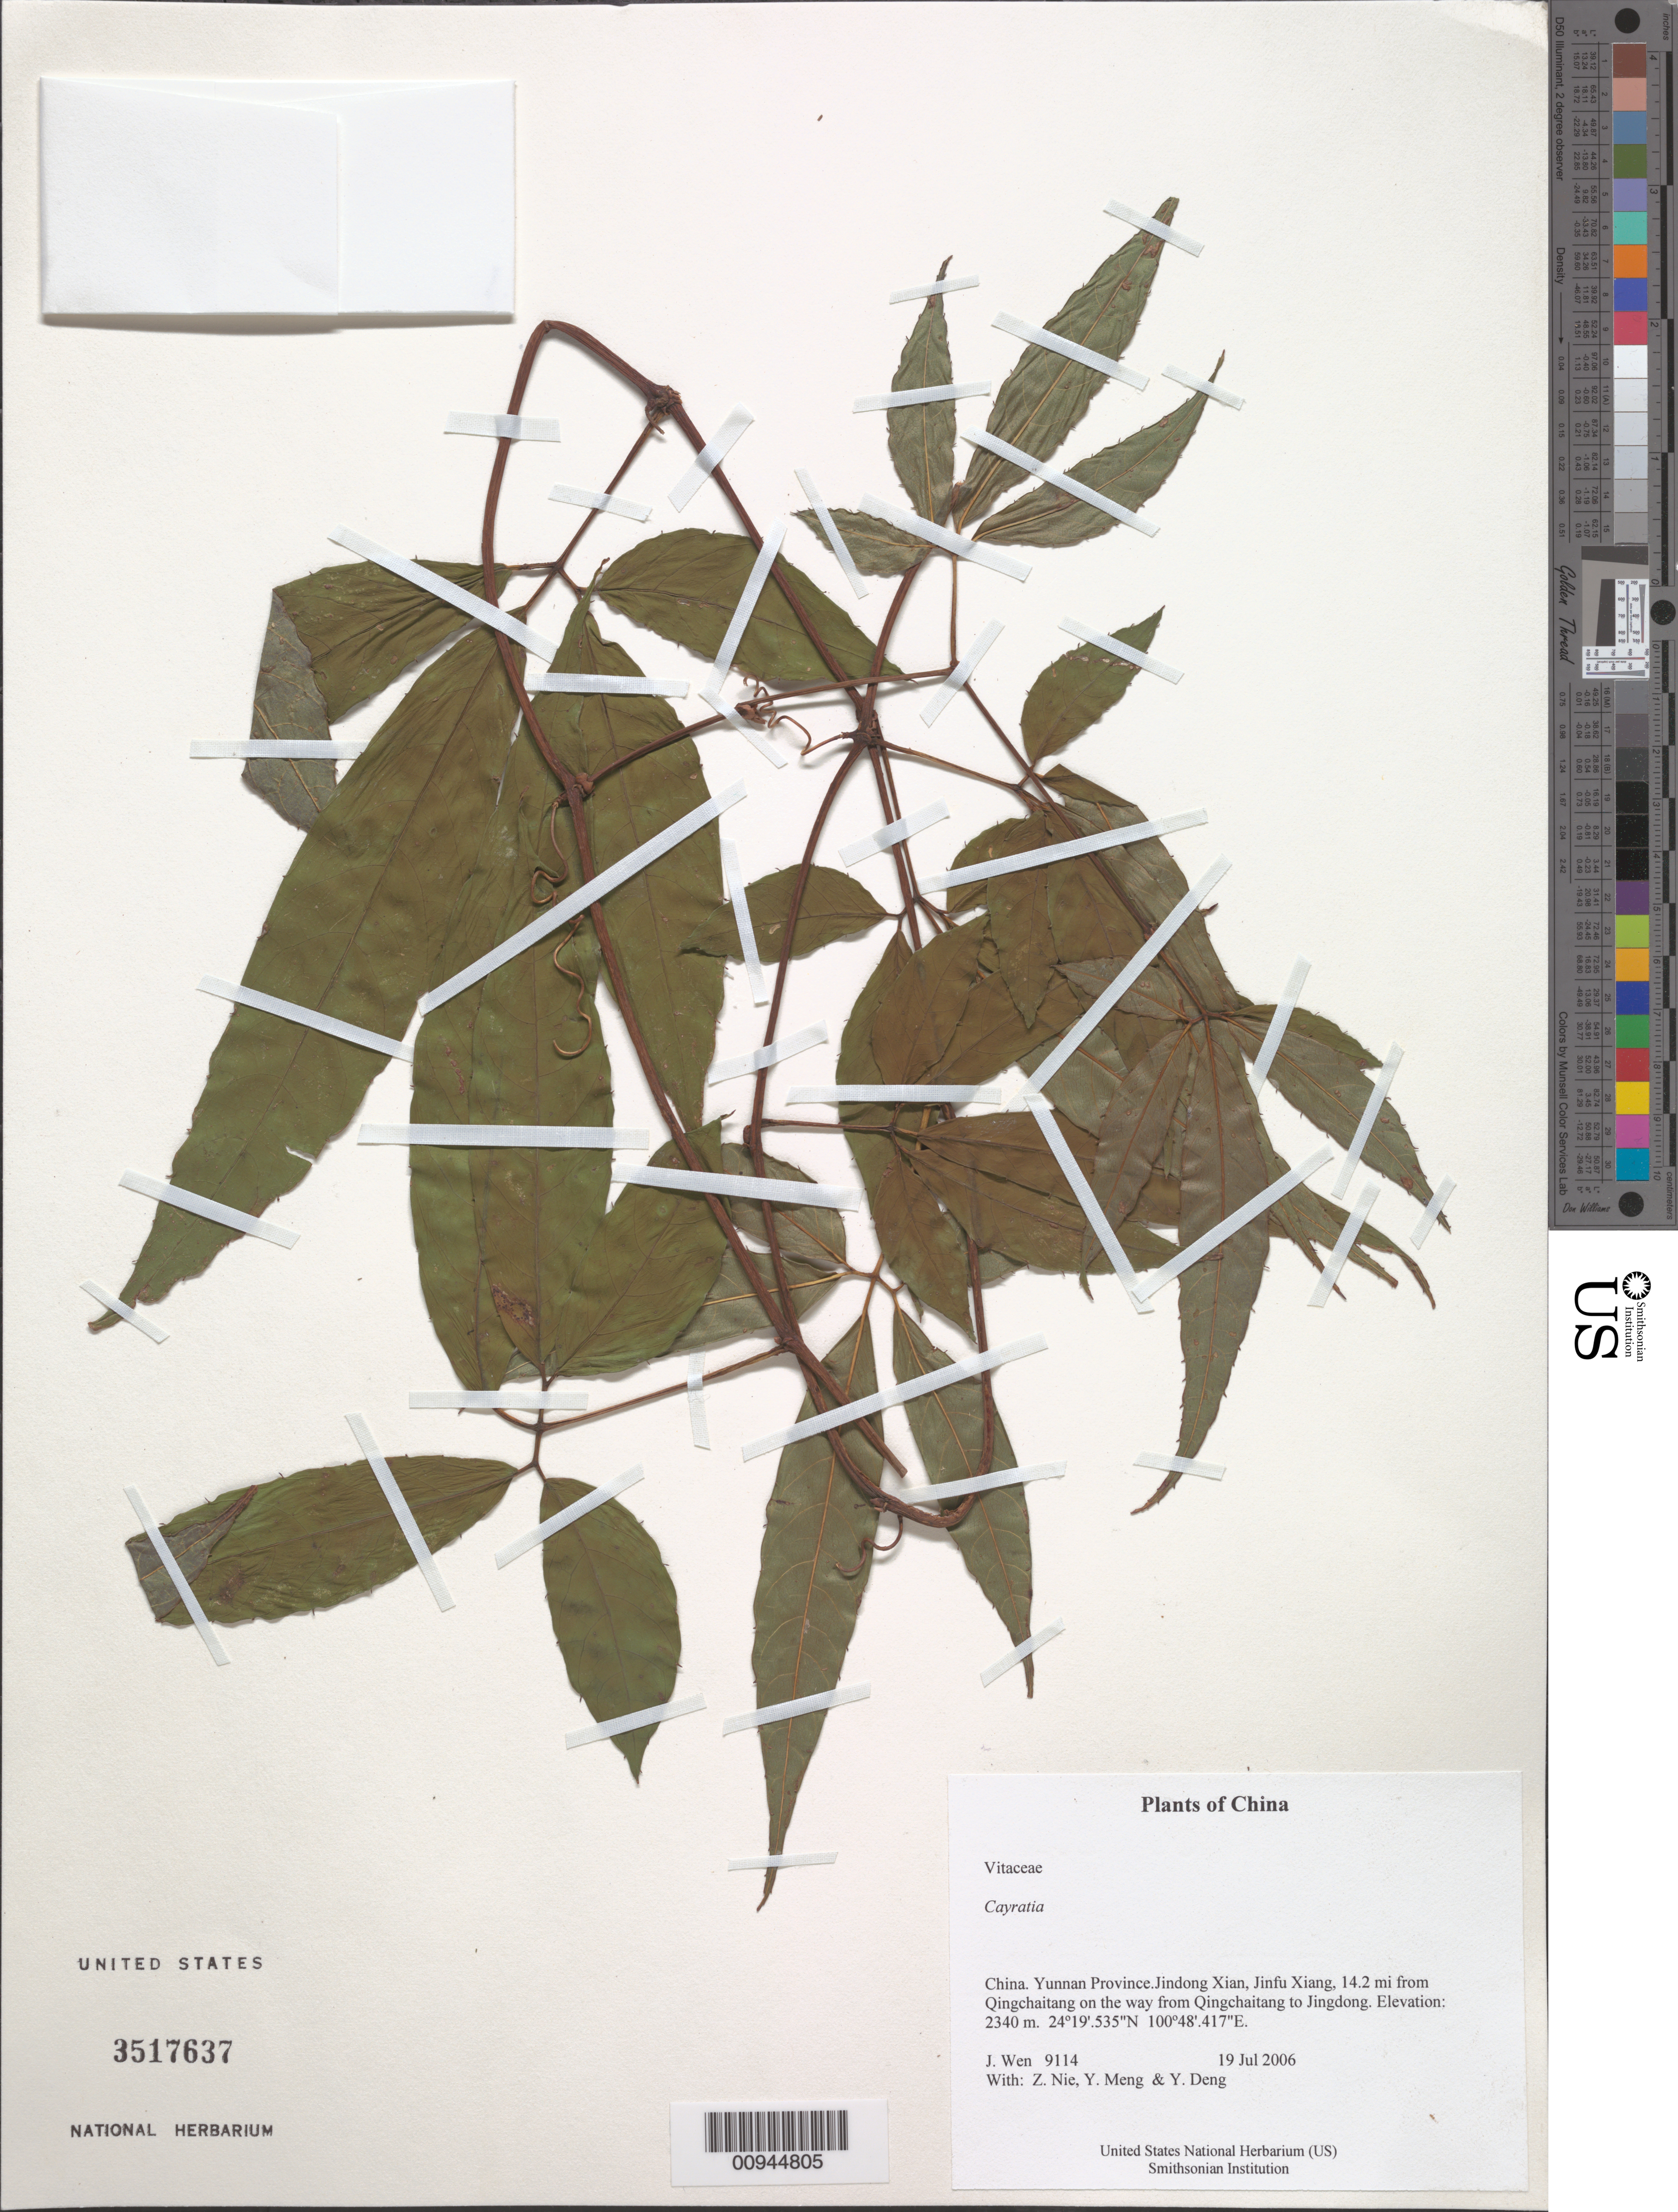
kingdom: Plantae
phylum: Tracheophyta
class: Magnoliopsida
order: Vitales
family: Vitaceae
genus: Cayratia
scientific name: Cayratia sp.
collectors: J. Wen, Z. Nie, Y. Meng & Y. Deng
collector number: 9114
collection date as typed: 19 Jul 2006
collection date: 2006-07-19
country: China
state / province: Yunnan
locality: Yunnan Province.Jindong Xian, Jinfu Xiang, 14.2 mi from Qingchaitang on the way from Qingchaitang to Jingdong.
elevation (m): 2340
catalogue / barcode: US 3517637